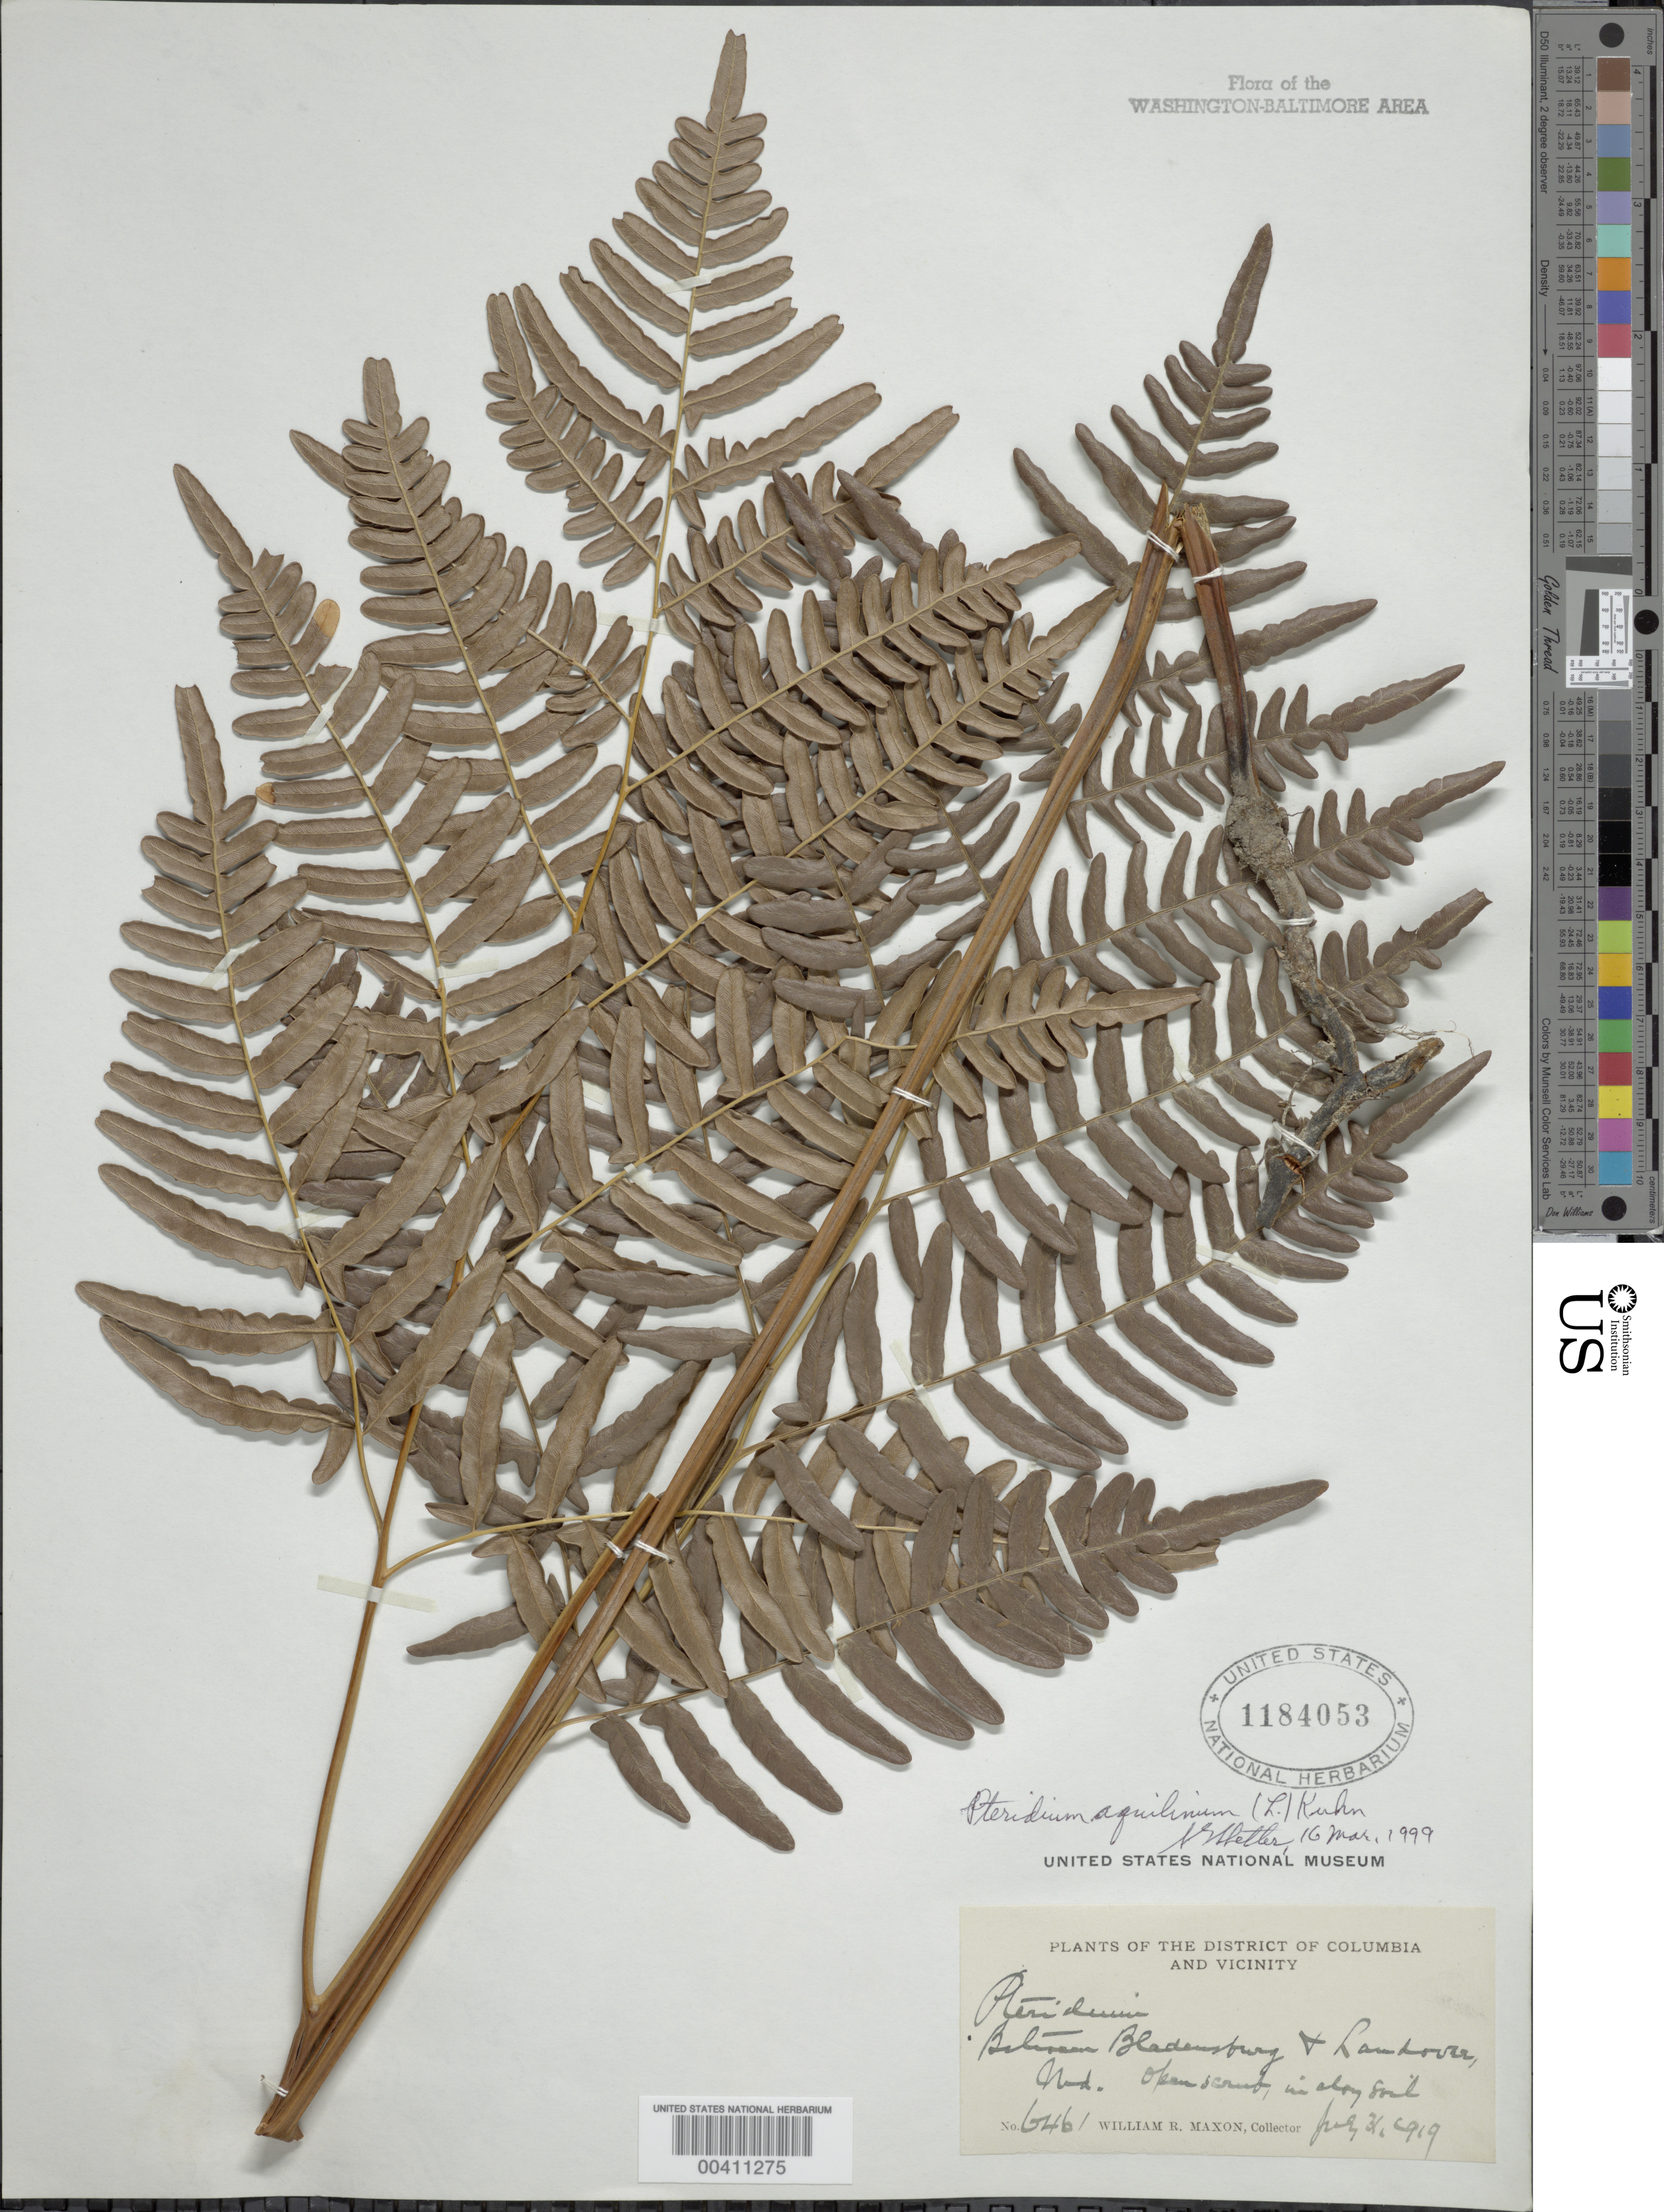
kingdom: Plantae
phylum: Tracheophyta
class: Polypodiopsida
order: Polypodiales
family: Dennstaedtiaceae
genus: Pteridium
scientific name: Pteridium aquilinum var. latiusculum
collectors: W. R. Maxon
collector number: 6461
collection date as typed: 31 Jul 1919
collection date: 1919-07-31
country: United States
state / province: Maryland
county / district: Prince George's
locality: between Bladensburg and Landover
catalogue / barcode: US 1184053